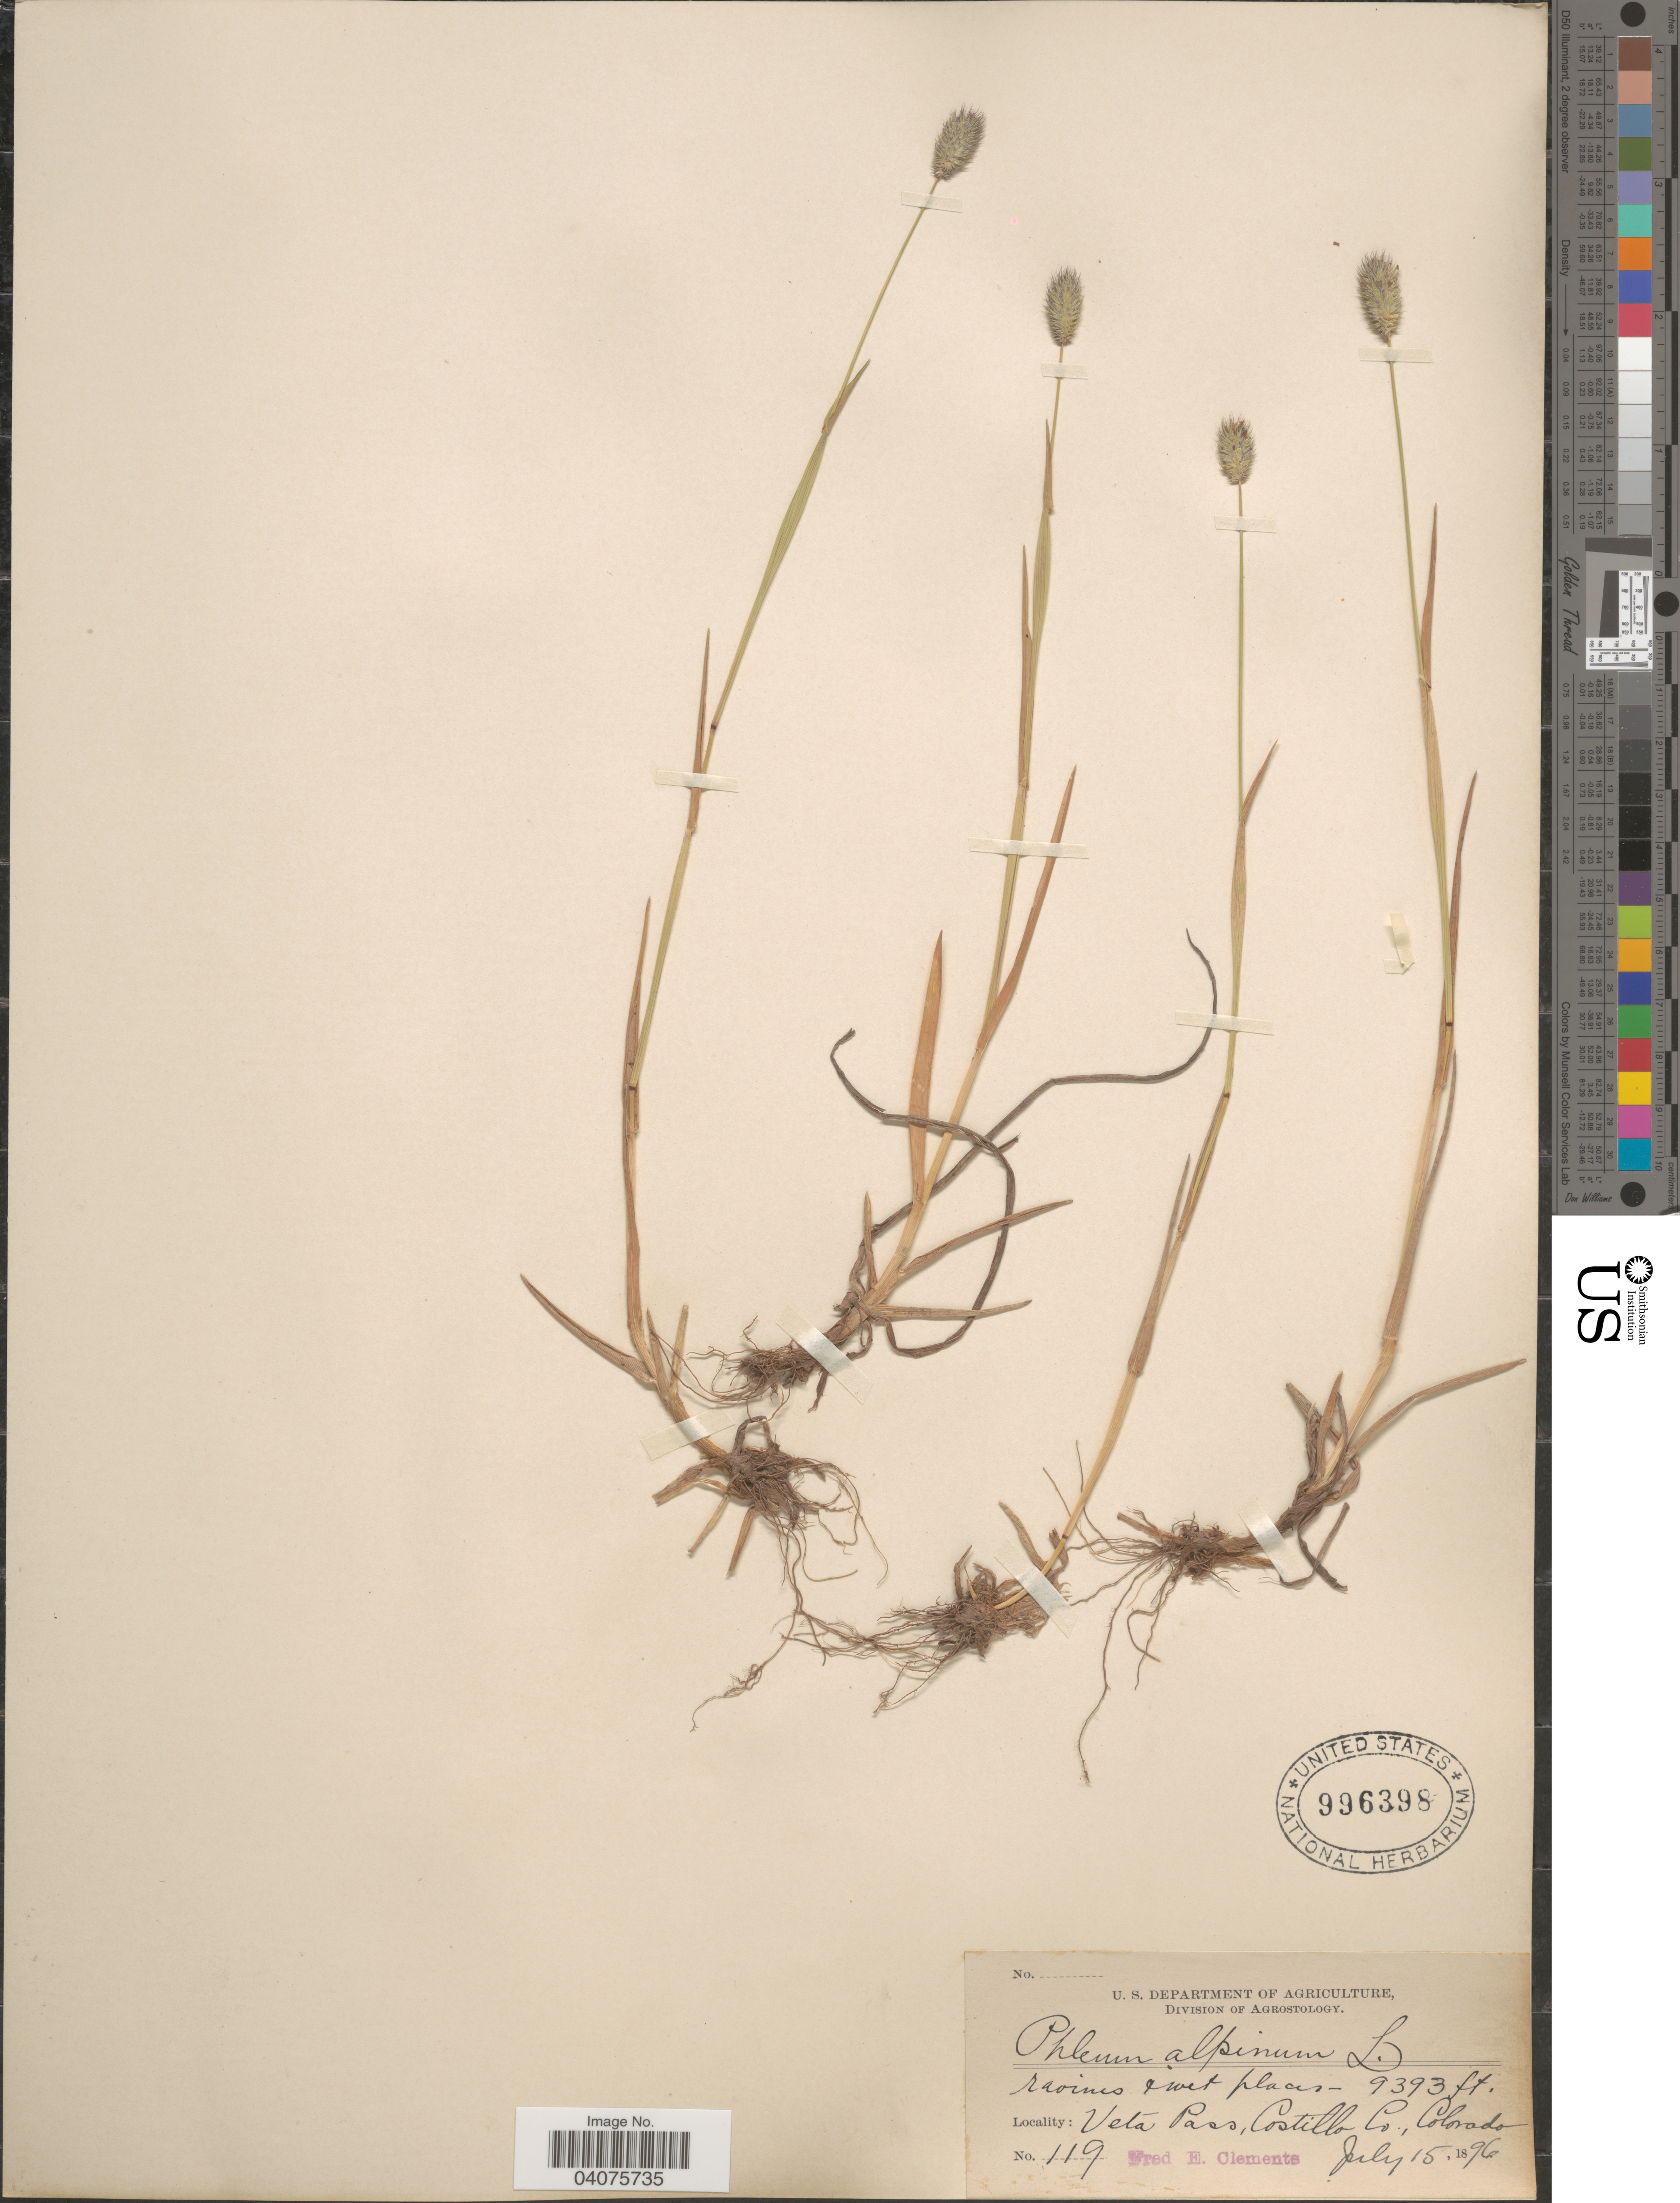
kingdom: Plantae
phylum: Tracheophyta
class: Liliopsida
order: Poales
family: Poaceae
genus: Phleum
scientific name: Phleum alpinum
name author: L.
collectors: F. E. Clements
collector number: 119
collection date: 1896-07-15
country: United States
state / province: Colorado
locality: Veta Pass, Costilla Co.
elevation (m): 2863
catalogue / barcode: US 996398